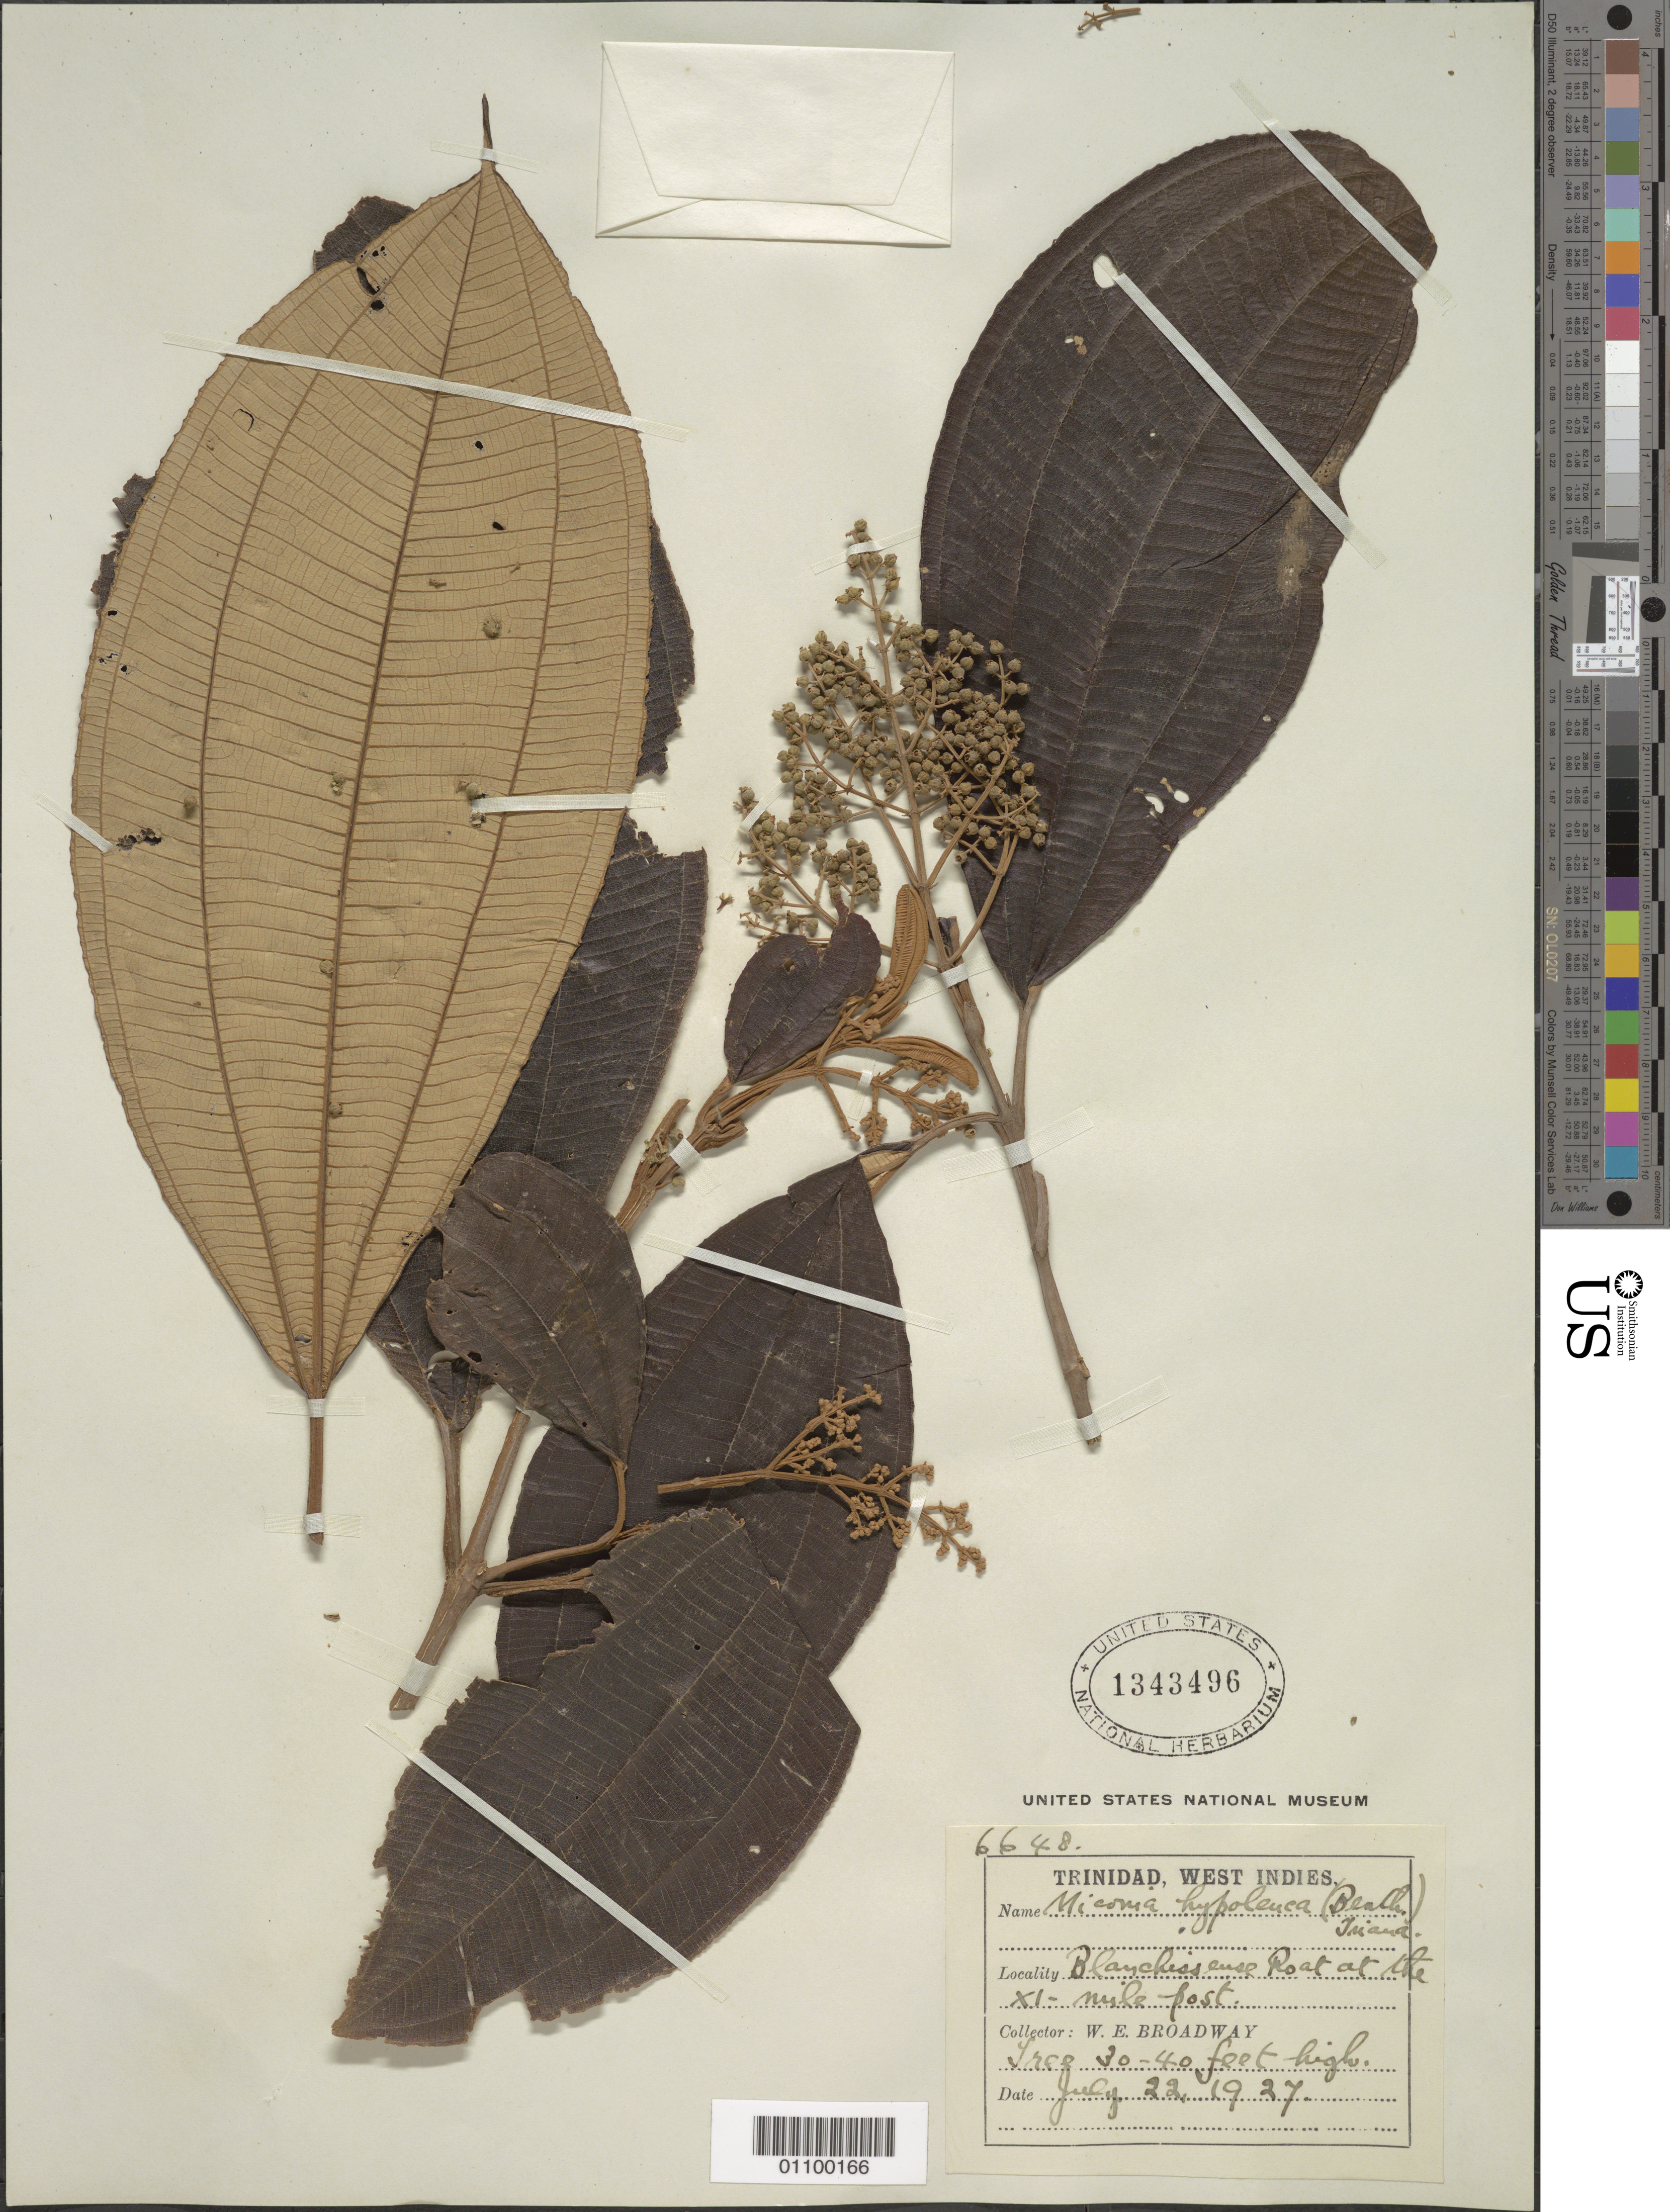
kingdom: Plantae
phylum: Tracheophyta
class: Magnoliopsida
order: Myrtales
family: Melastomataceae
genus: Miconia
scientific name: Miconia hypoleuca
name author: (Benth.) Triana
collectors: W. E. Broadway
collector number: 6648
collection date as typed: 22 Jul 1927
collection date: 1927-07-22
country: Trinidad and Tobago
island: Trinidad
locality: Blanchisseuse Roat at the XI-mile post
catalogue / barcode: US 1343496